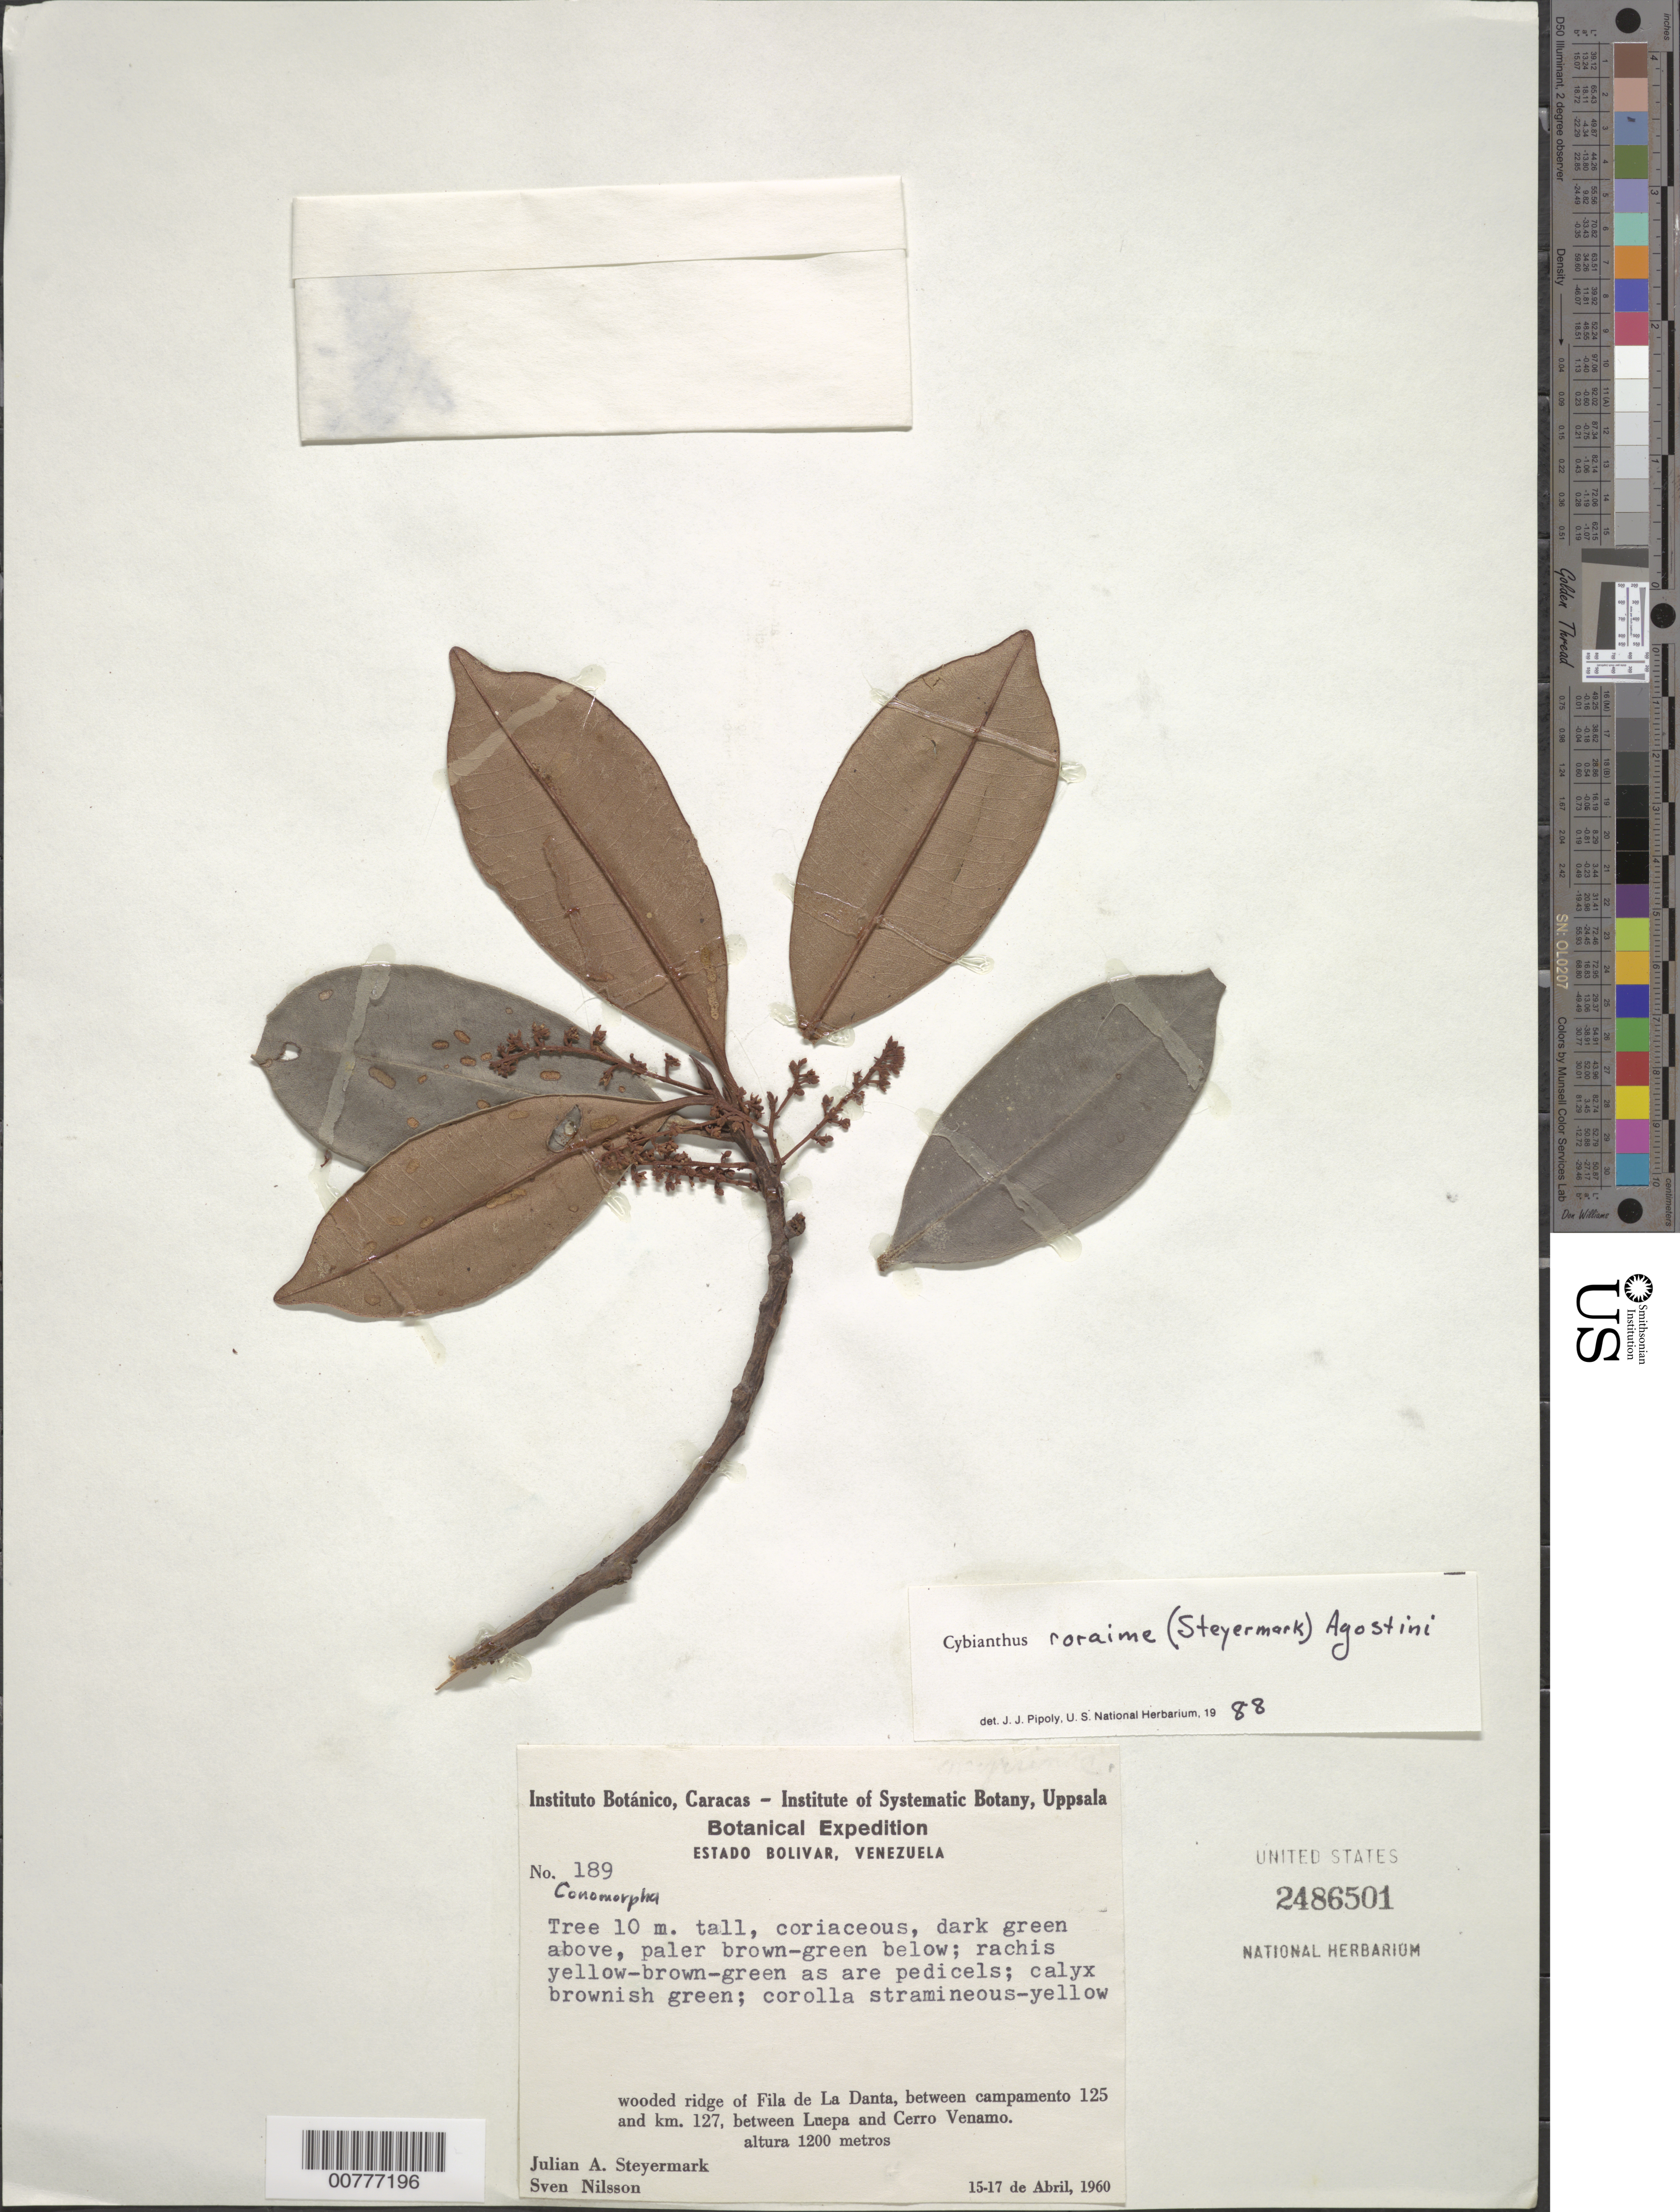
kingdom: Plantae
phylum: Tracheophyta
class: Magnoliopsida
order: Ericales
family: Primulaceae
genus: Cybianthus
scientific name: Cybianthus roraimae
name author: (Steyerm.) G. Agostini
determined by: Pipoly, J. J., III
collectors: J. Steyermark & S. Nilsson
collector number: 60 189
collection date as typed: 15-Apr-60 to 17-Apr-60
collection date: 1960-04-15/1960-04-17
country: Venezuela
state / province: Bolívar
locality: Fila La Danta, following the provisional carretera between campamento 125 and km 127, between Luepa and cerro Venamo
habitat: Wooded ridge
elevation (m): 1200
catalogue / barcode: US 2486501